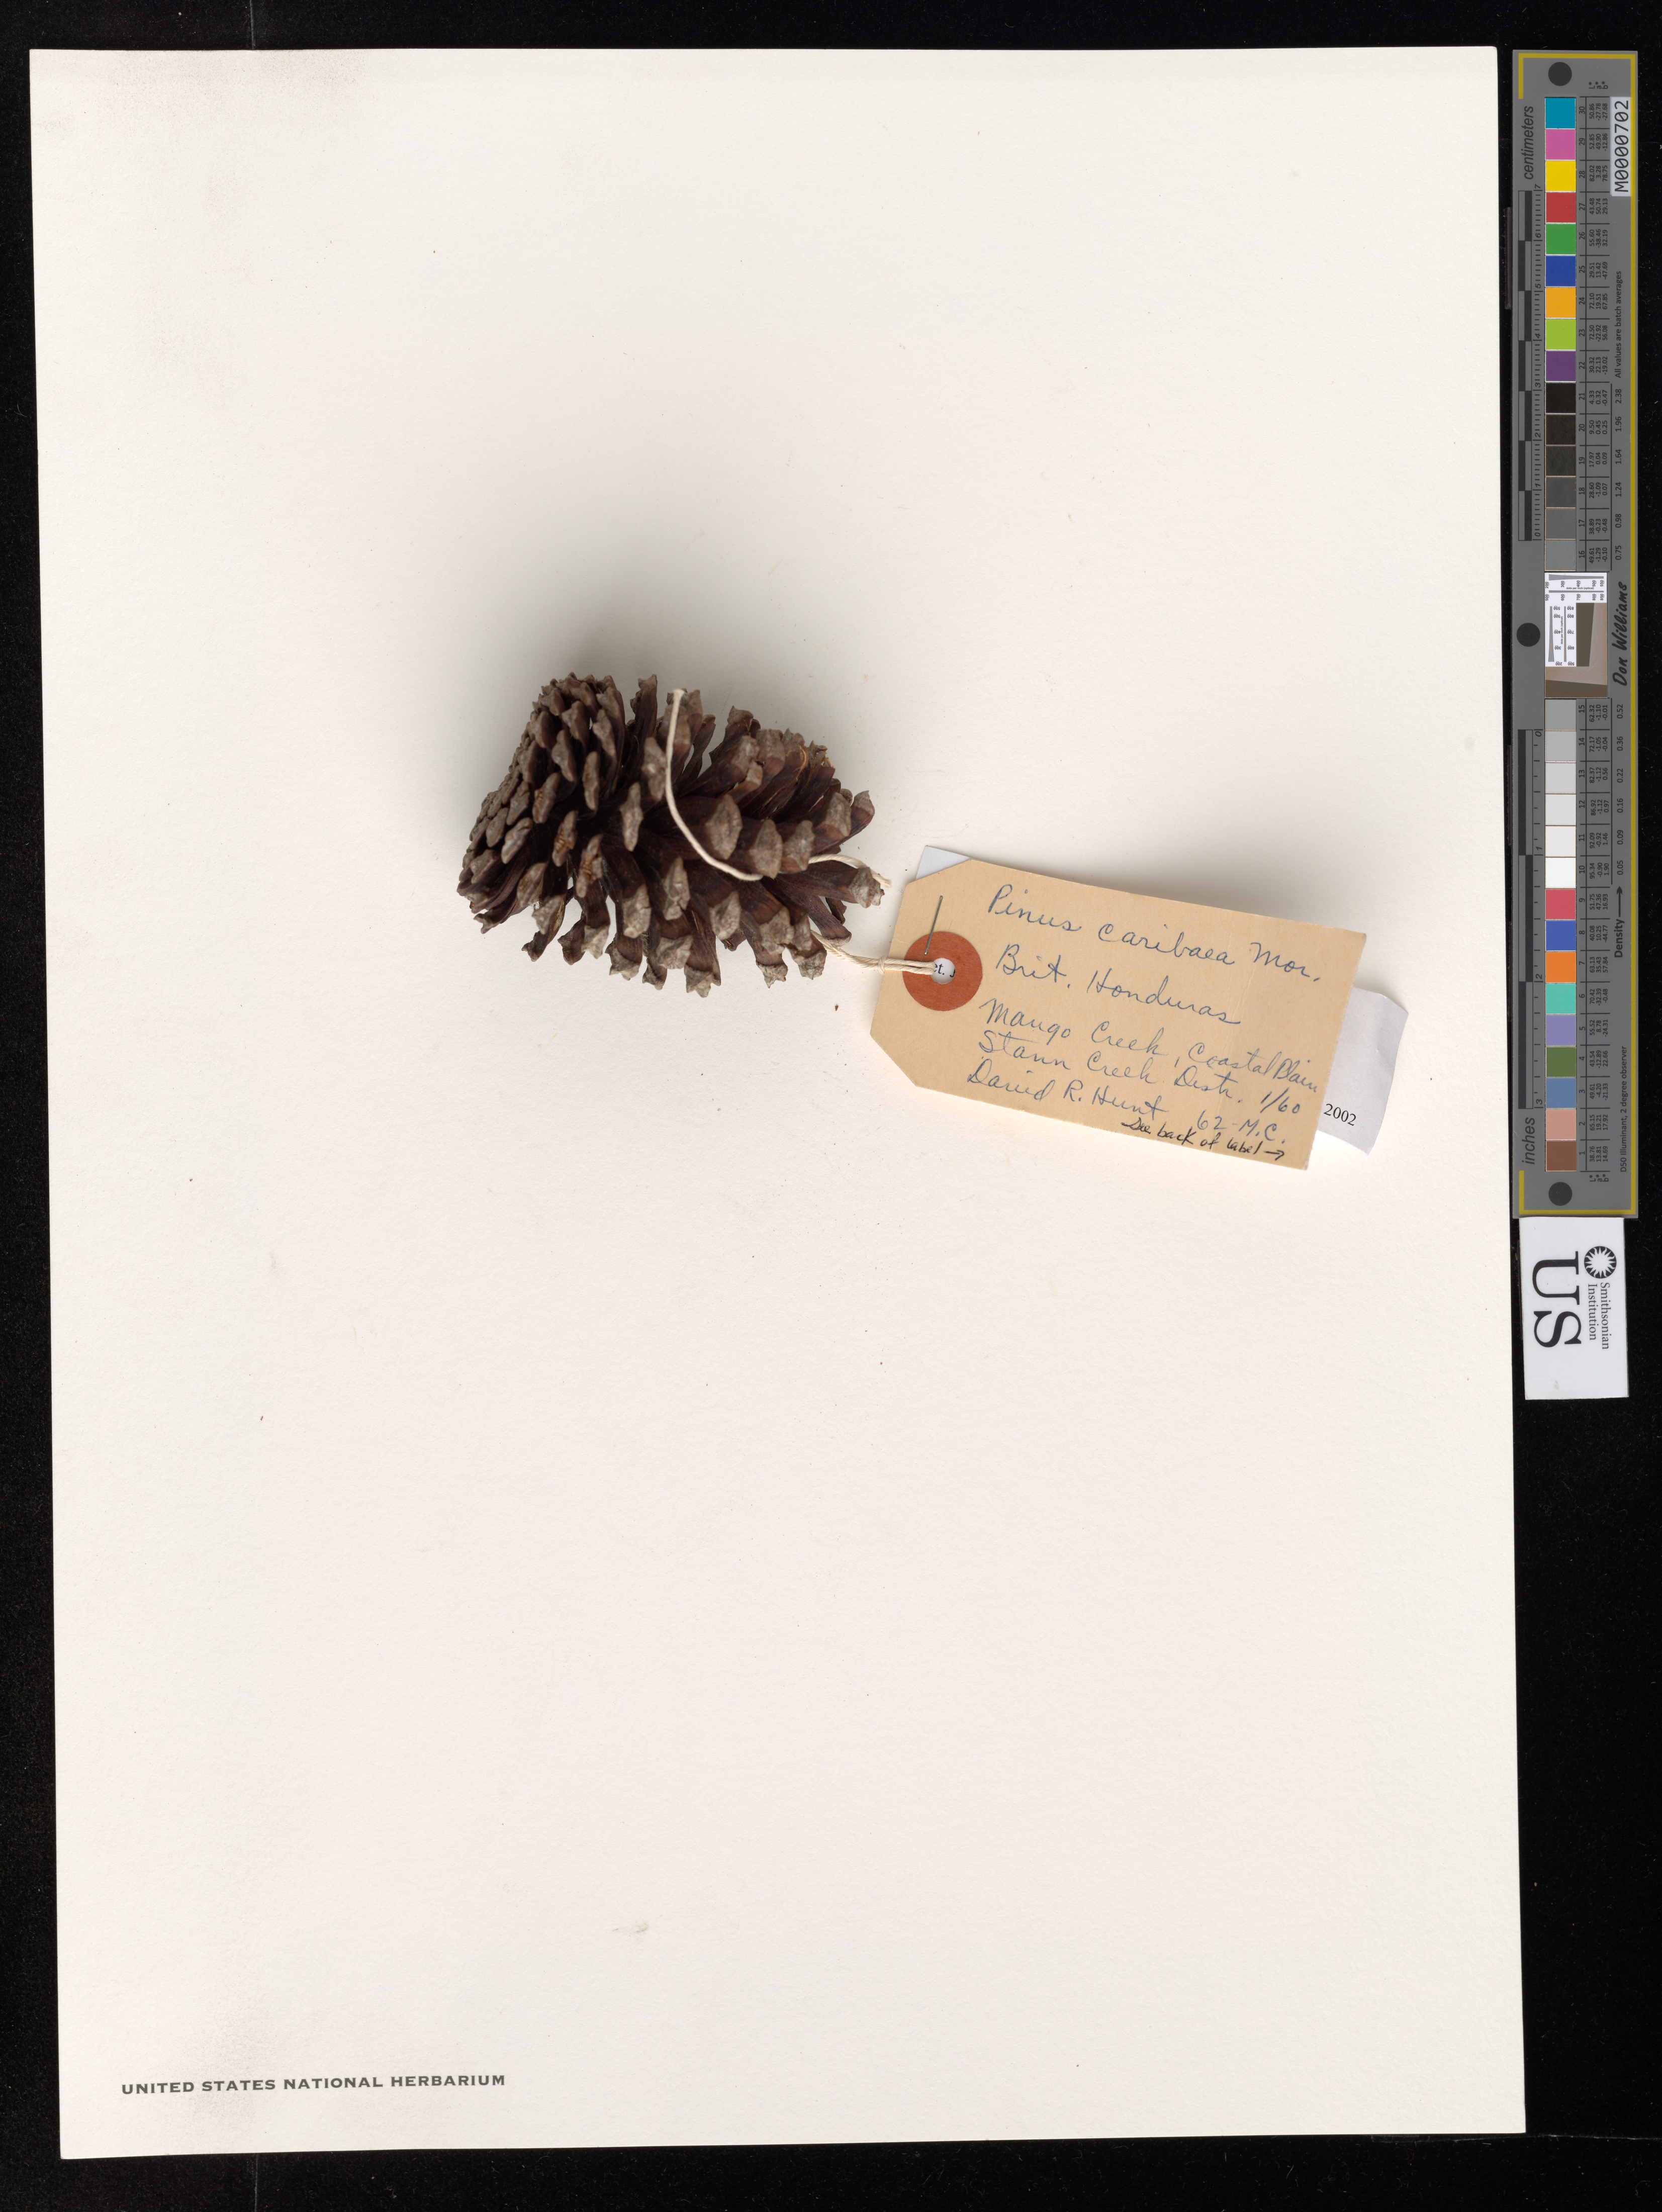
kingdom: Plantae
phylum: Tracheophyta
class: Pinopsida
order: Pinales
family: Pinaceae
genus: Pinus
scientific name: Pinus caribaea var. hondurensis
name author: (Sénécl.) W.H.G. Barrett & Golfari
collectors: D. R. Hunt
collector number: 62 M.C.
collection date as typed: Jan 1960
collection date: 1960-01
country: Belize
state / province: Stann Creek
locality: Mango Creek, coastal plain. British Honduras.